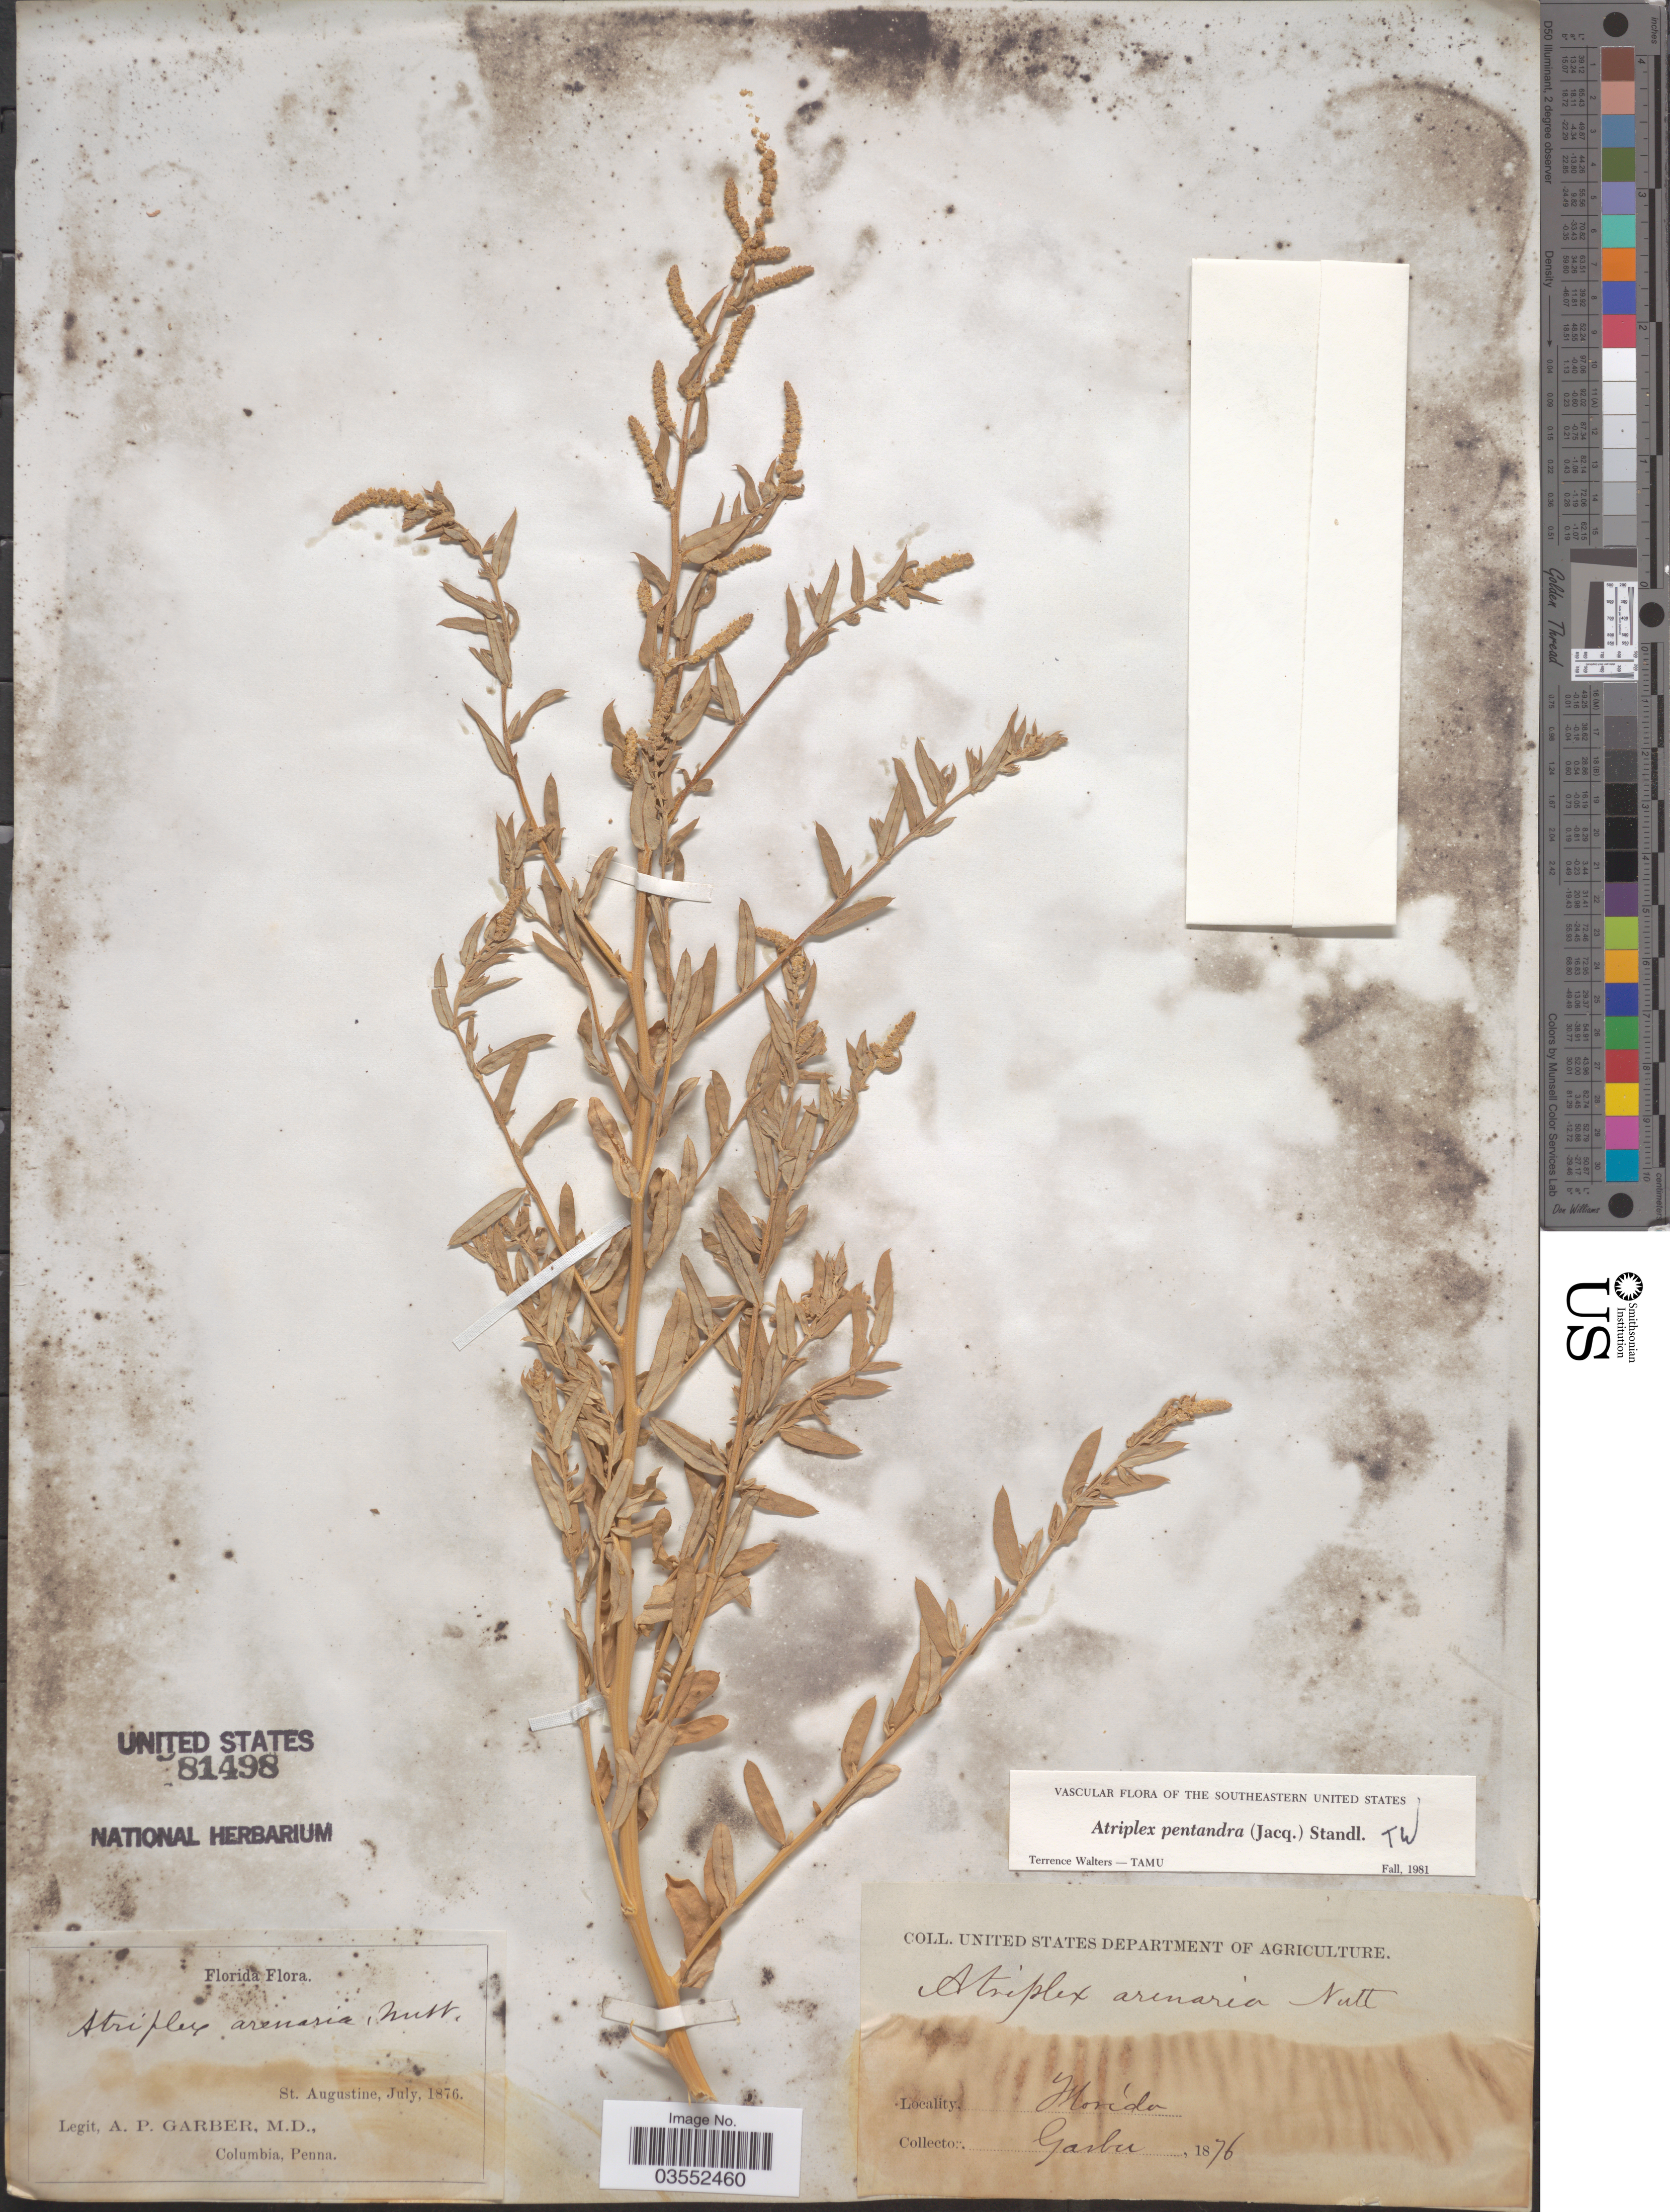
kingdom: Plantae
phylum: Tracheophyta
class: Magnoliopsida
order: Caryophyllales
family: Amaranthaceae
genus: Atriplex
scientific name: Atriplex pentandra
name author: (Jacq.) Standl.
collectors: A. P. Garber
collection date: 1876-07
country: United States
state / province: Florida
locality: St. Augustine.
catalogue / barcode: US 81498